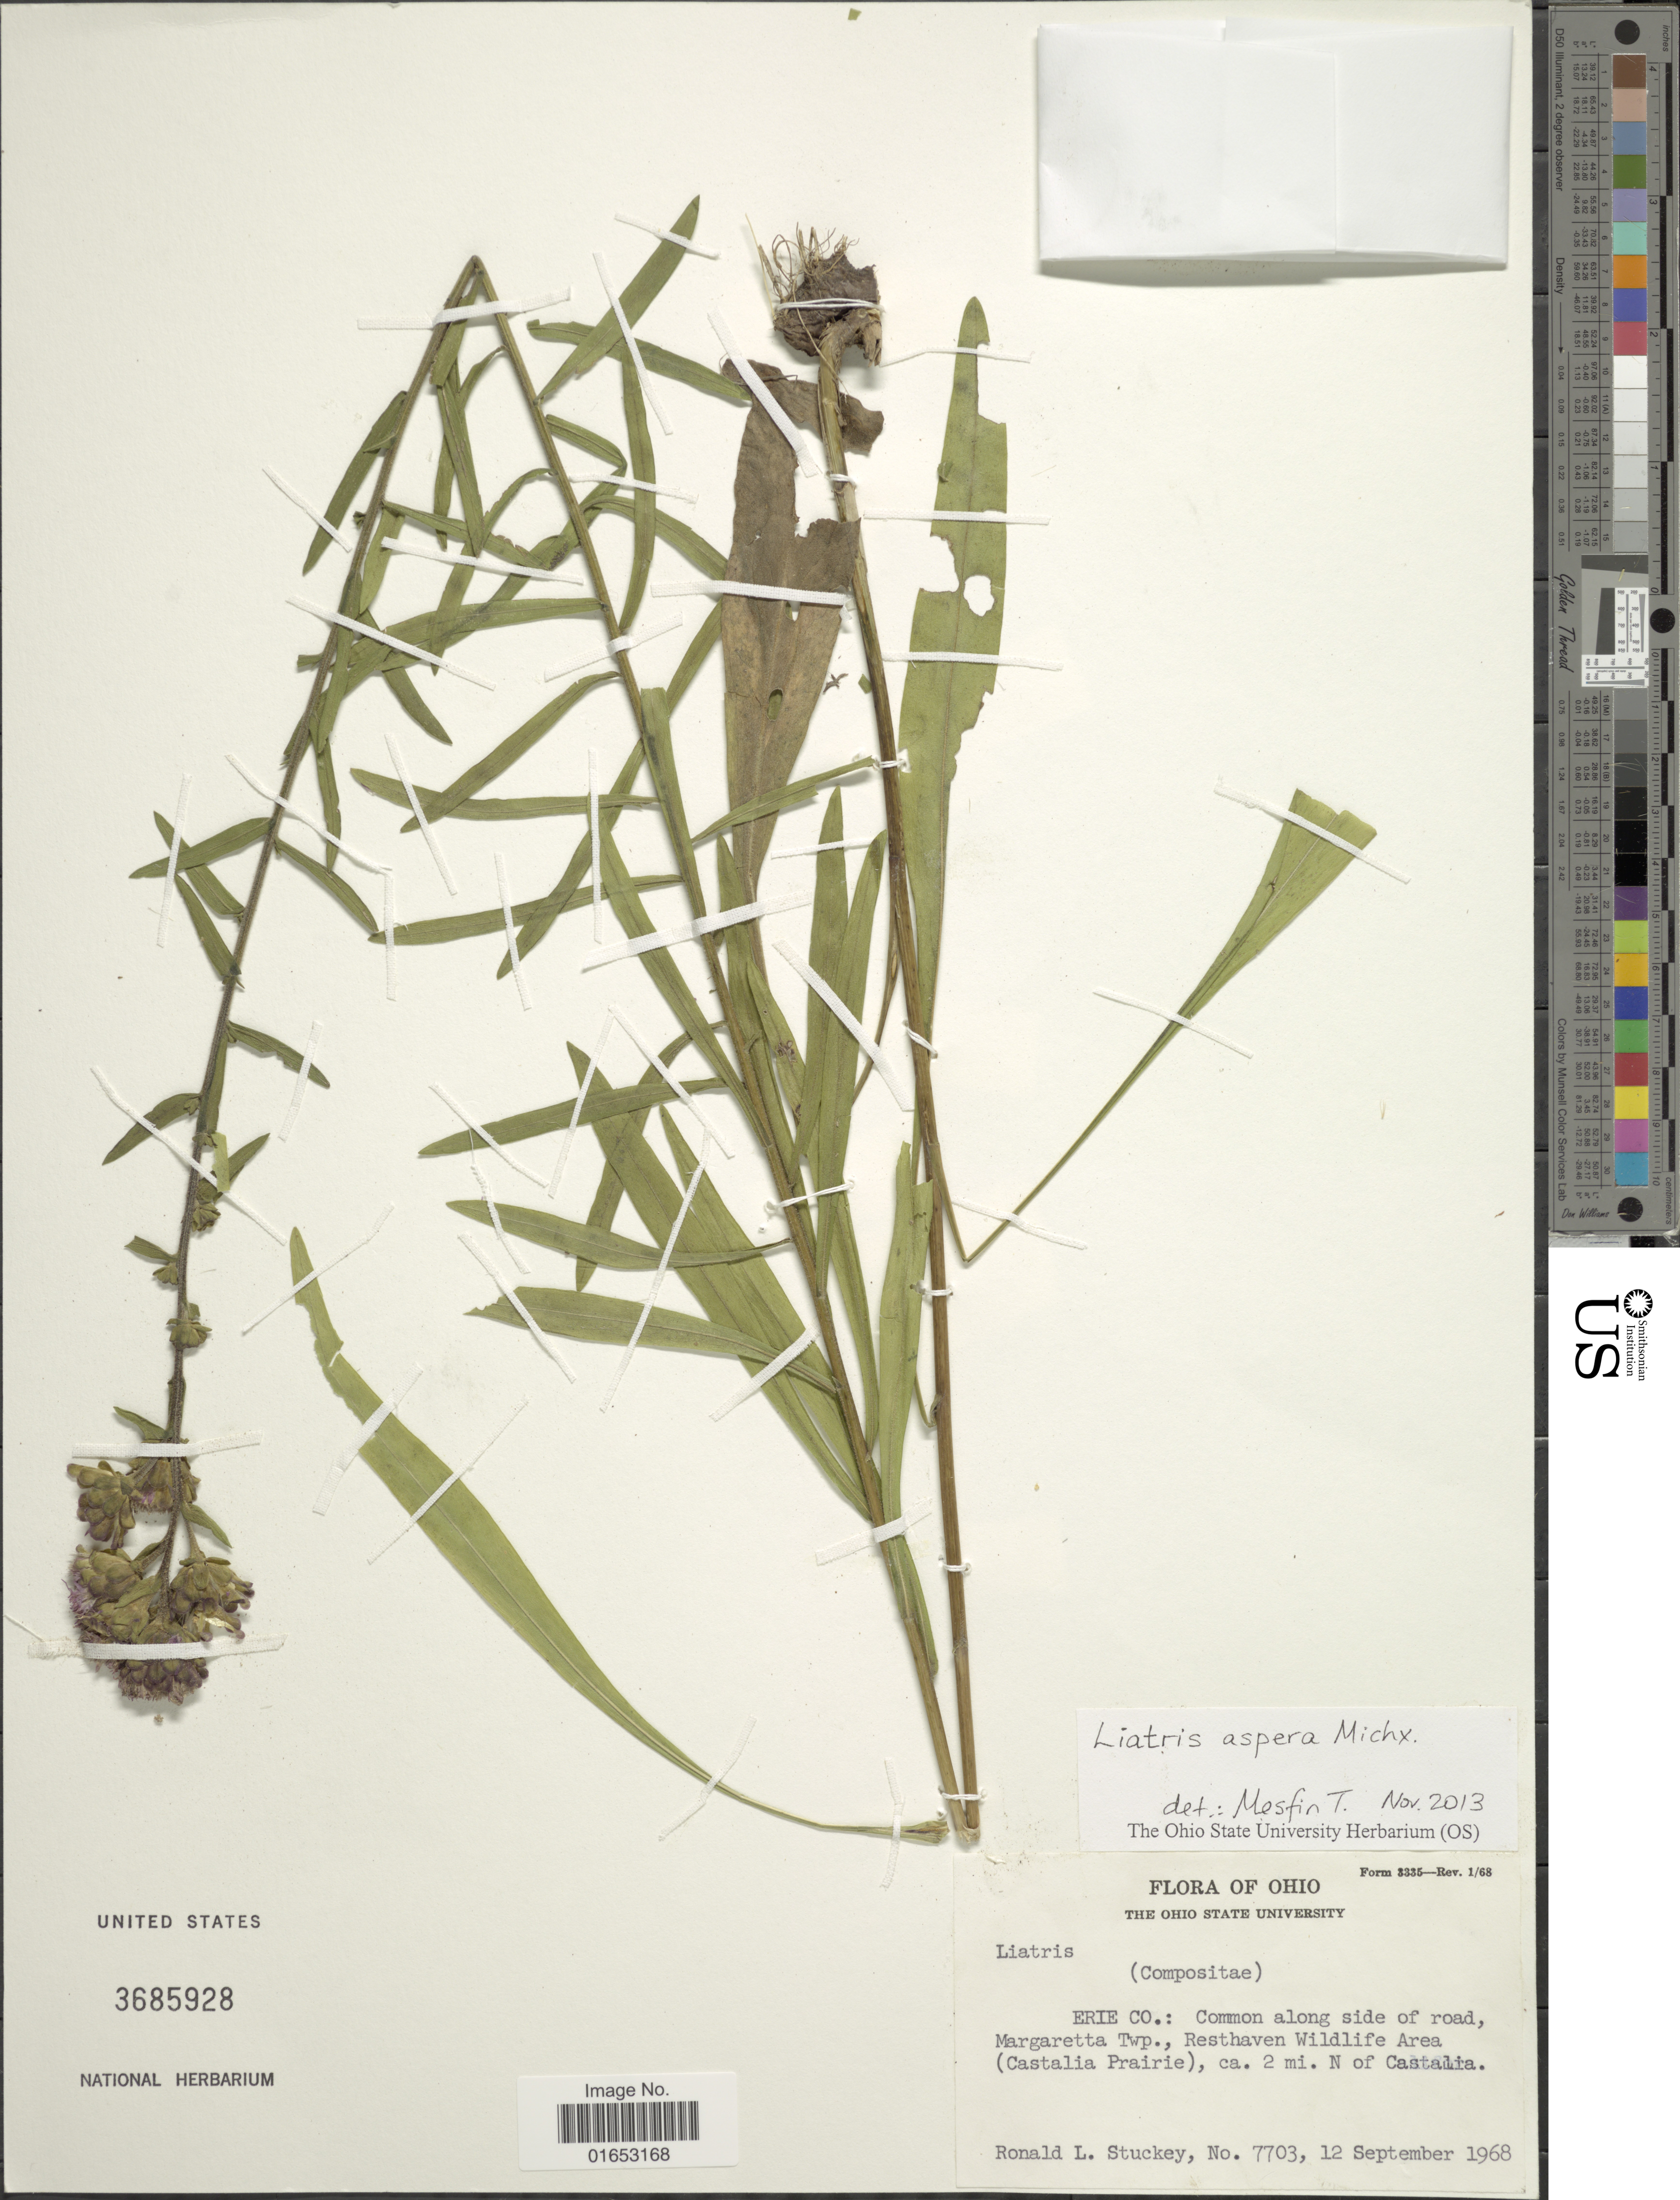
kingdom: Plantae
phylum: Tracheophyta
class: Magnoliopsida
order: Asterales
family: Asteraceae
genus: Liatris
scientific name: Liatris aspera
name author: Michx.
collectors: R. L. Stuckey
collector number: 7703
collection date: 1968-09-12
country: United States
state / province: Ohio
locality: Erie Co.: Common along side of road, Magaretta Twp., Resthaven Wildlife Area (Castalia Prairie), ca. 2 mi. N of Castalia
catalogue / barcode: US 3685928